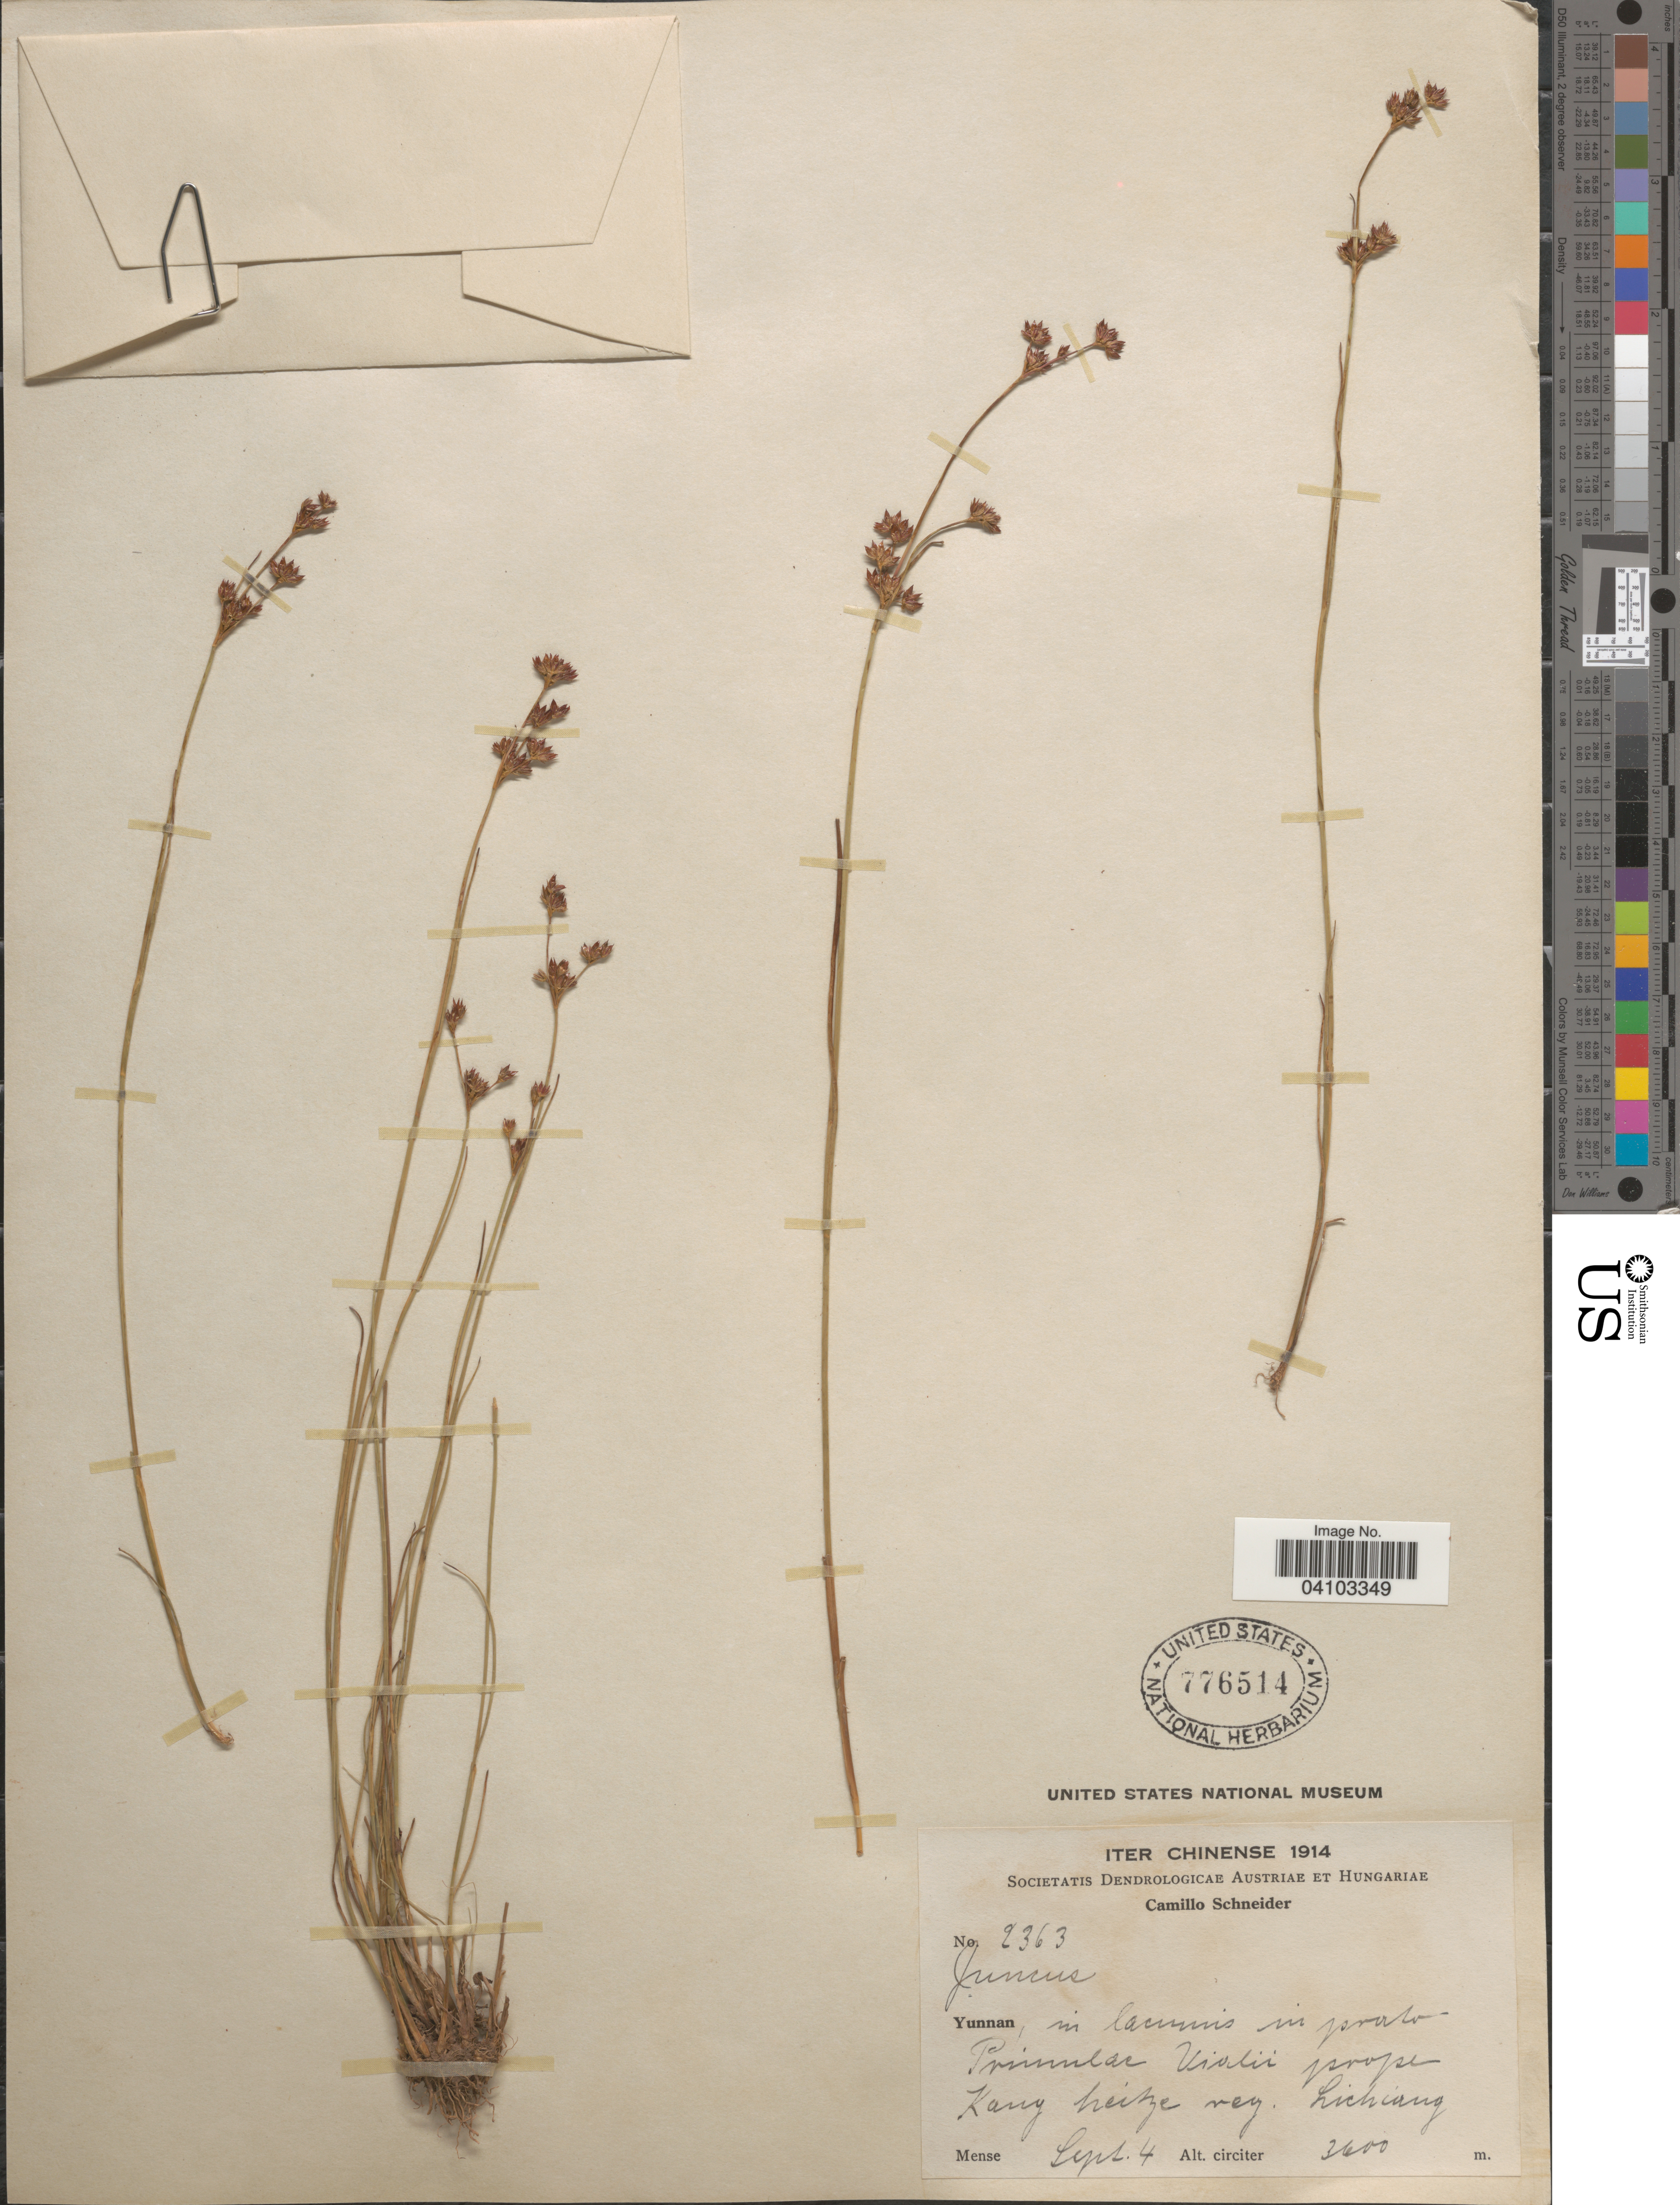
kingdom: Plantae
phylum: Tracheophyta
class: Liliopsida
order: Poales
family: Juncaceae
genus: Juncus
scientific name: Juncus sp.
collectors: C. K. Schneider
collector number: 2363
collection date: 1914-09-04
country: China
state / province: Yunnan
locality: Iter Chinense 1914. In lacumis in prato-Prinular [interpreted] Kiolii [interpreted] prope Kang heitze reg. Lichiang.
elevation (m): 3600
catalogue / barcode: US 776514